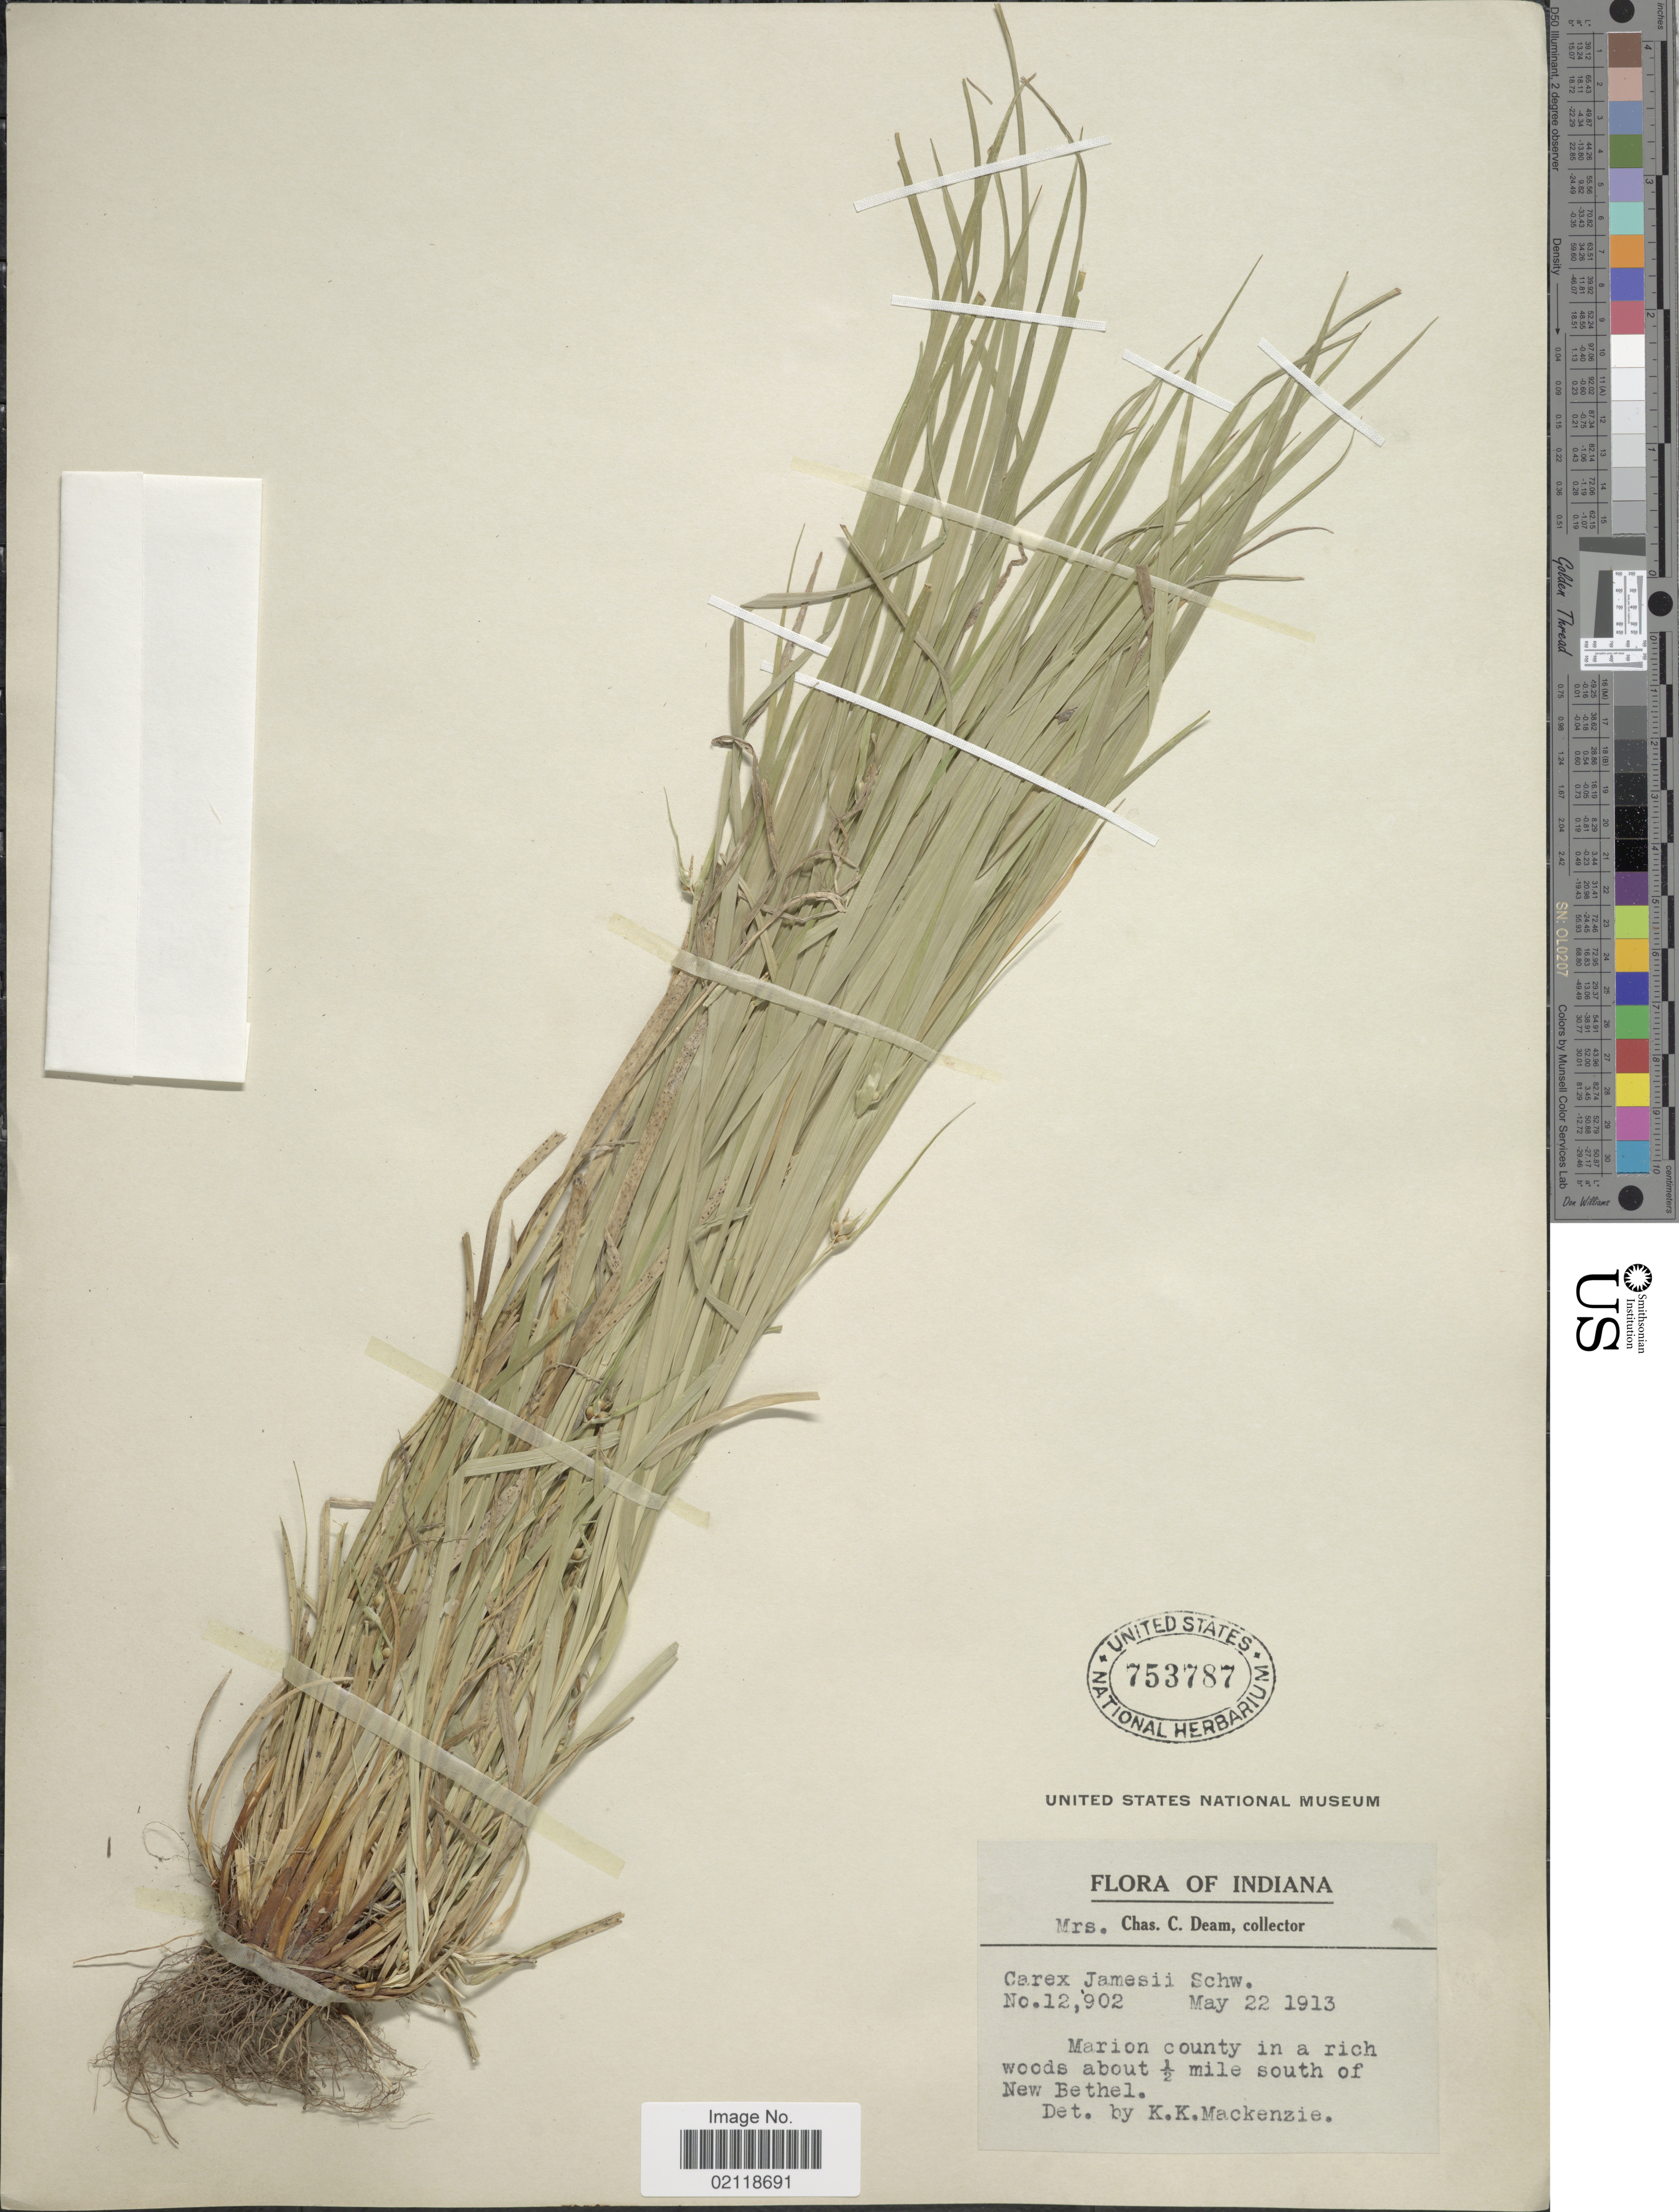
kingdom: Plantae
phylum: Tracheophyta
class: Liliopsida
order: Poales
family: Cyperaceae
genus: Carex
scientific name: Carex jamesii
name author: Schwein.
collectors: C. Deam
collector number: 12902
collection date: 1913-05-22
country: United States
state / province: Indiana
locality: Marion county in a rich woods about 1/2 mile south of New Bethel.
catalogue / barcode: US 753787